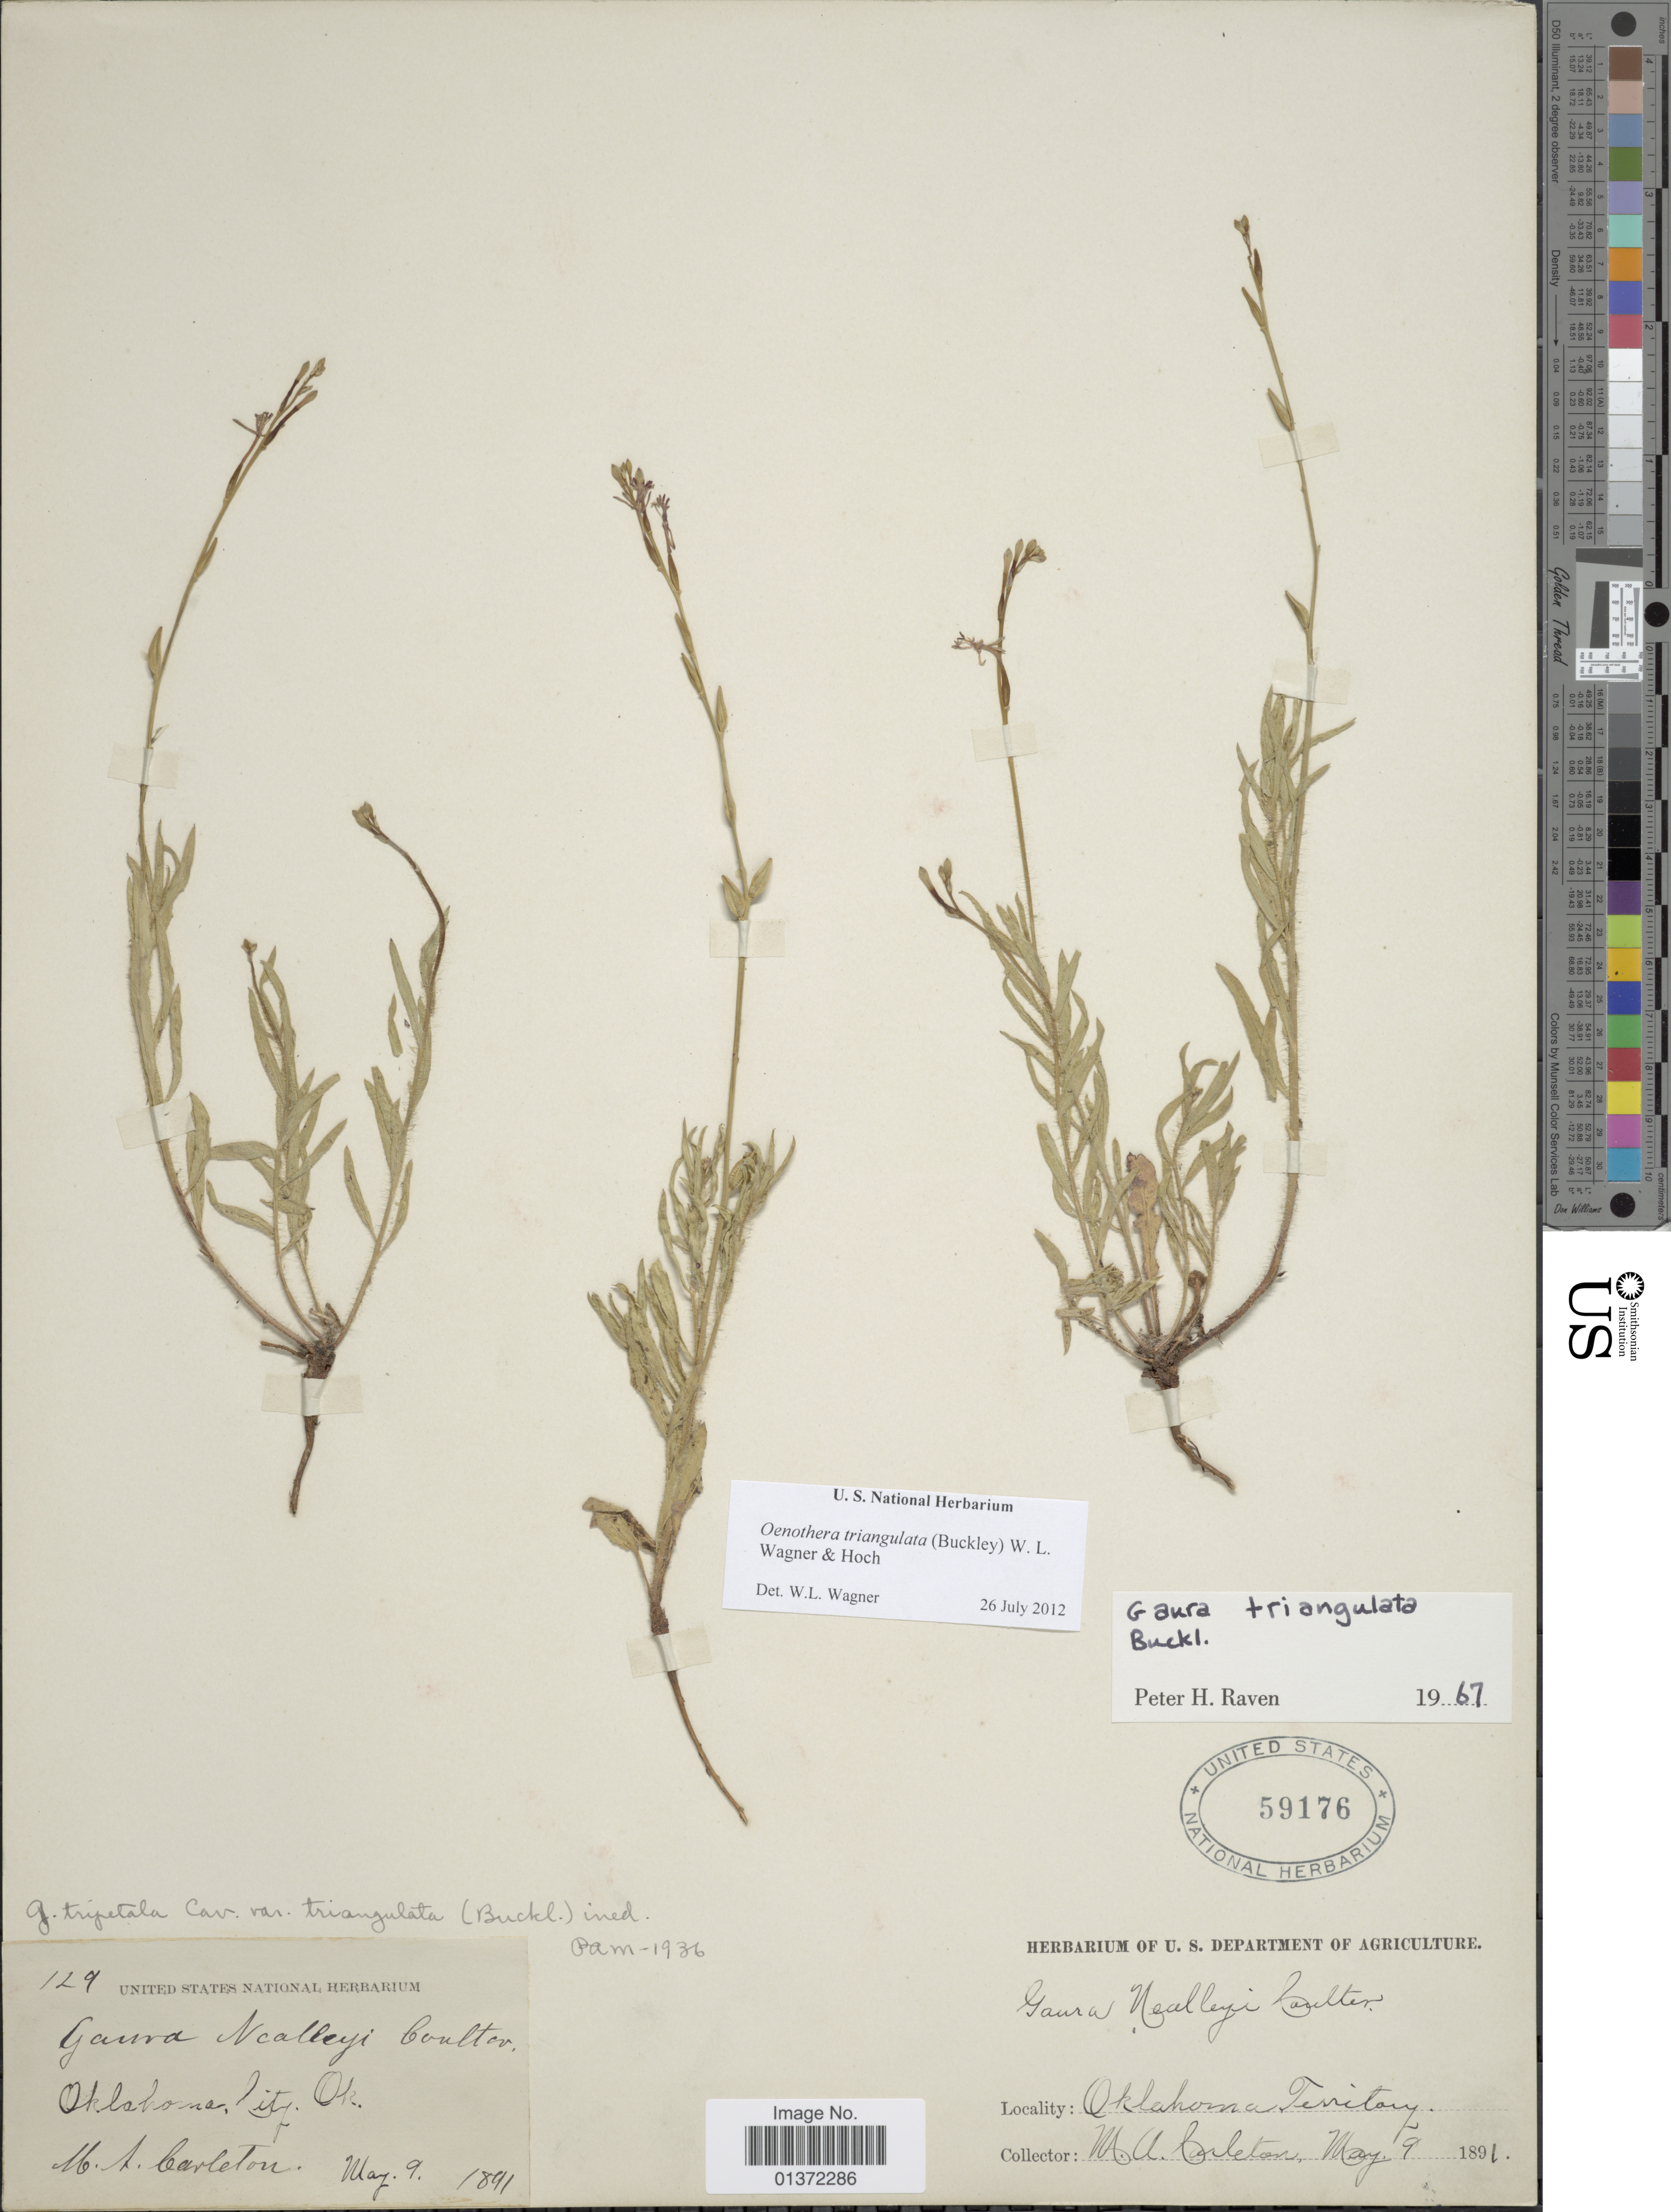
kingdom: Plantae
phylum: Tracheophyta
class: Magnoliopsida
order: Myrtales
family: Onagraceae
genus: Oenothera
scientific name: Oenothera triangulata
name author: (Buckley) W.L. Wagner & Hoch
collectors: M. A. Carleton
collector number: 129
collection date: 1891-05-09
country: United States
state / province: Oklahoma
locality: Oklahoma City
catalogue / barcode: US 59176